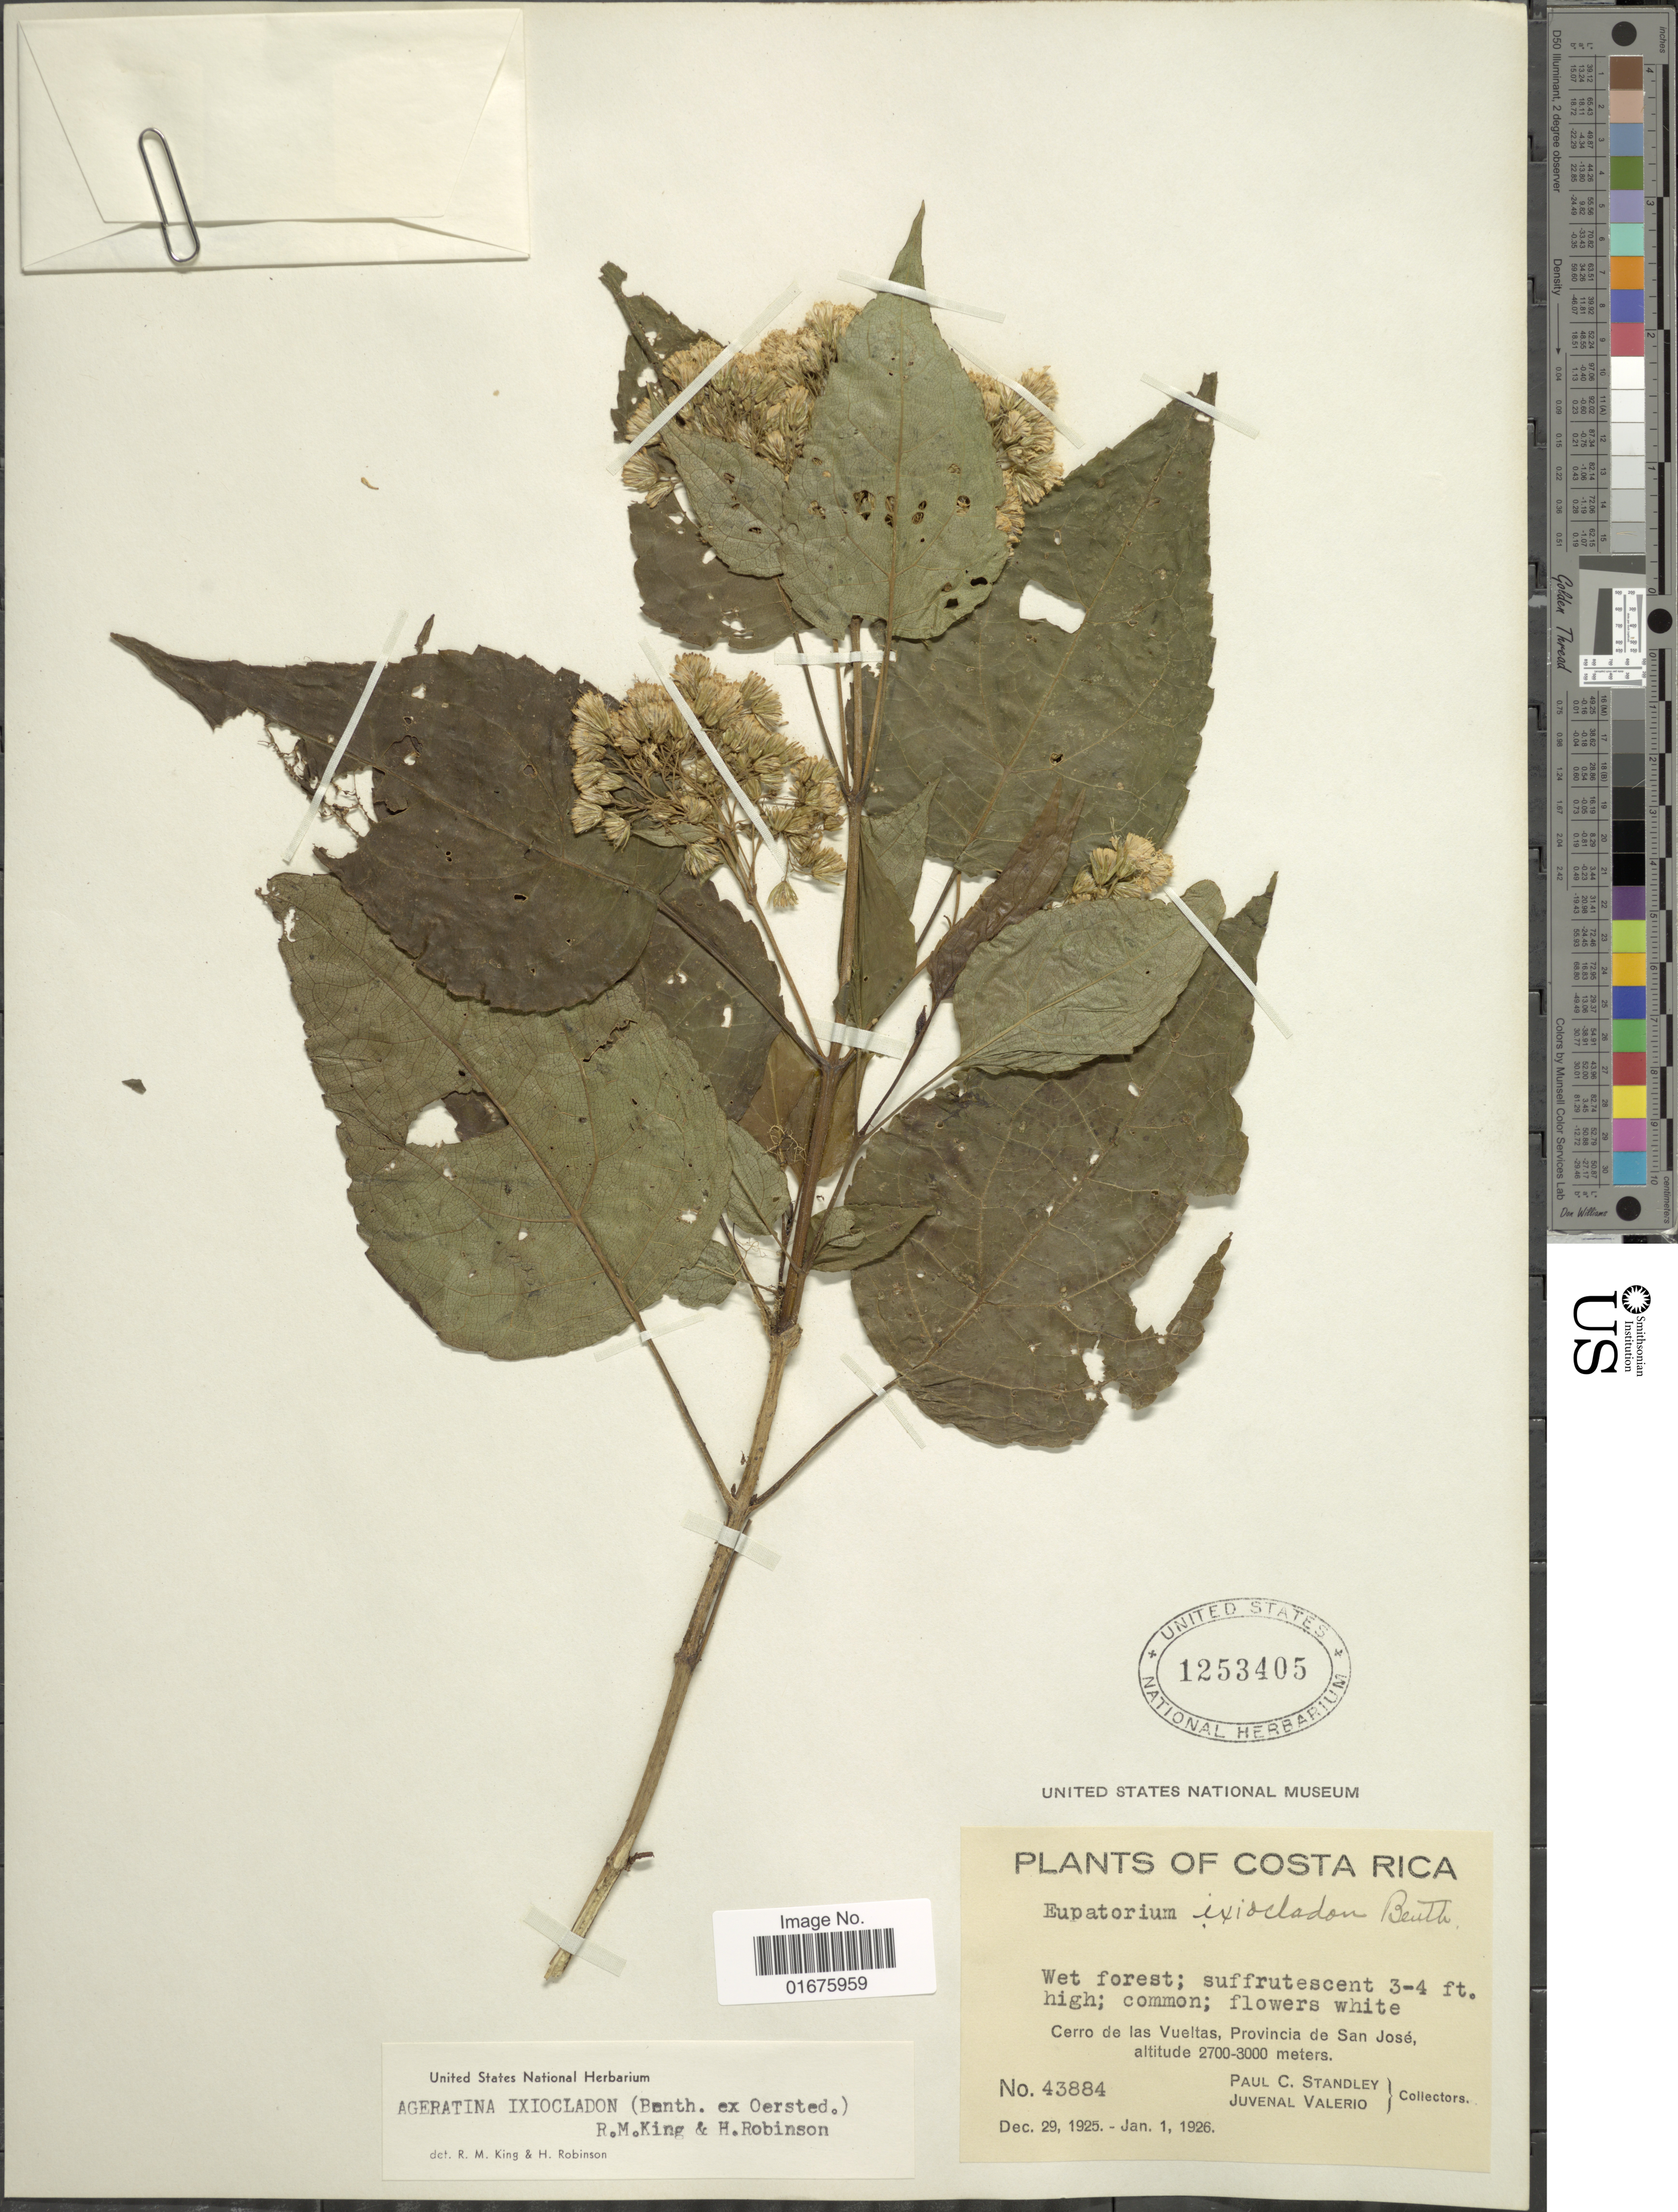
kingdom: Plantae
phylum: Tracheophyta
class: Magnoliopsida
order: Asterales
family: Asteraceae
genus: Ageratina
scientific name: Ageratina ixiocladon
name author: (Benth. ex Oerst.) R.M. King & H. Rob.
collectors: P. C. Standley & J. Valerio R.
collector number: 43884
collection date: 1925-12-29/1926-01-01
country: Costa Rica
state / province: San José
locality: Wet forest, Cerro de las Vueltas de San José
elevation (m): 2700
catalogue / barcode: US 1253405